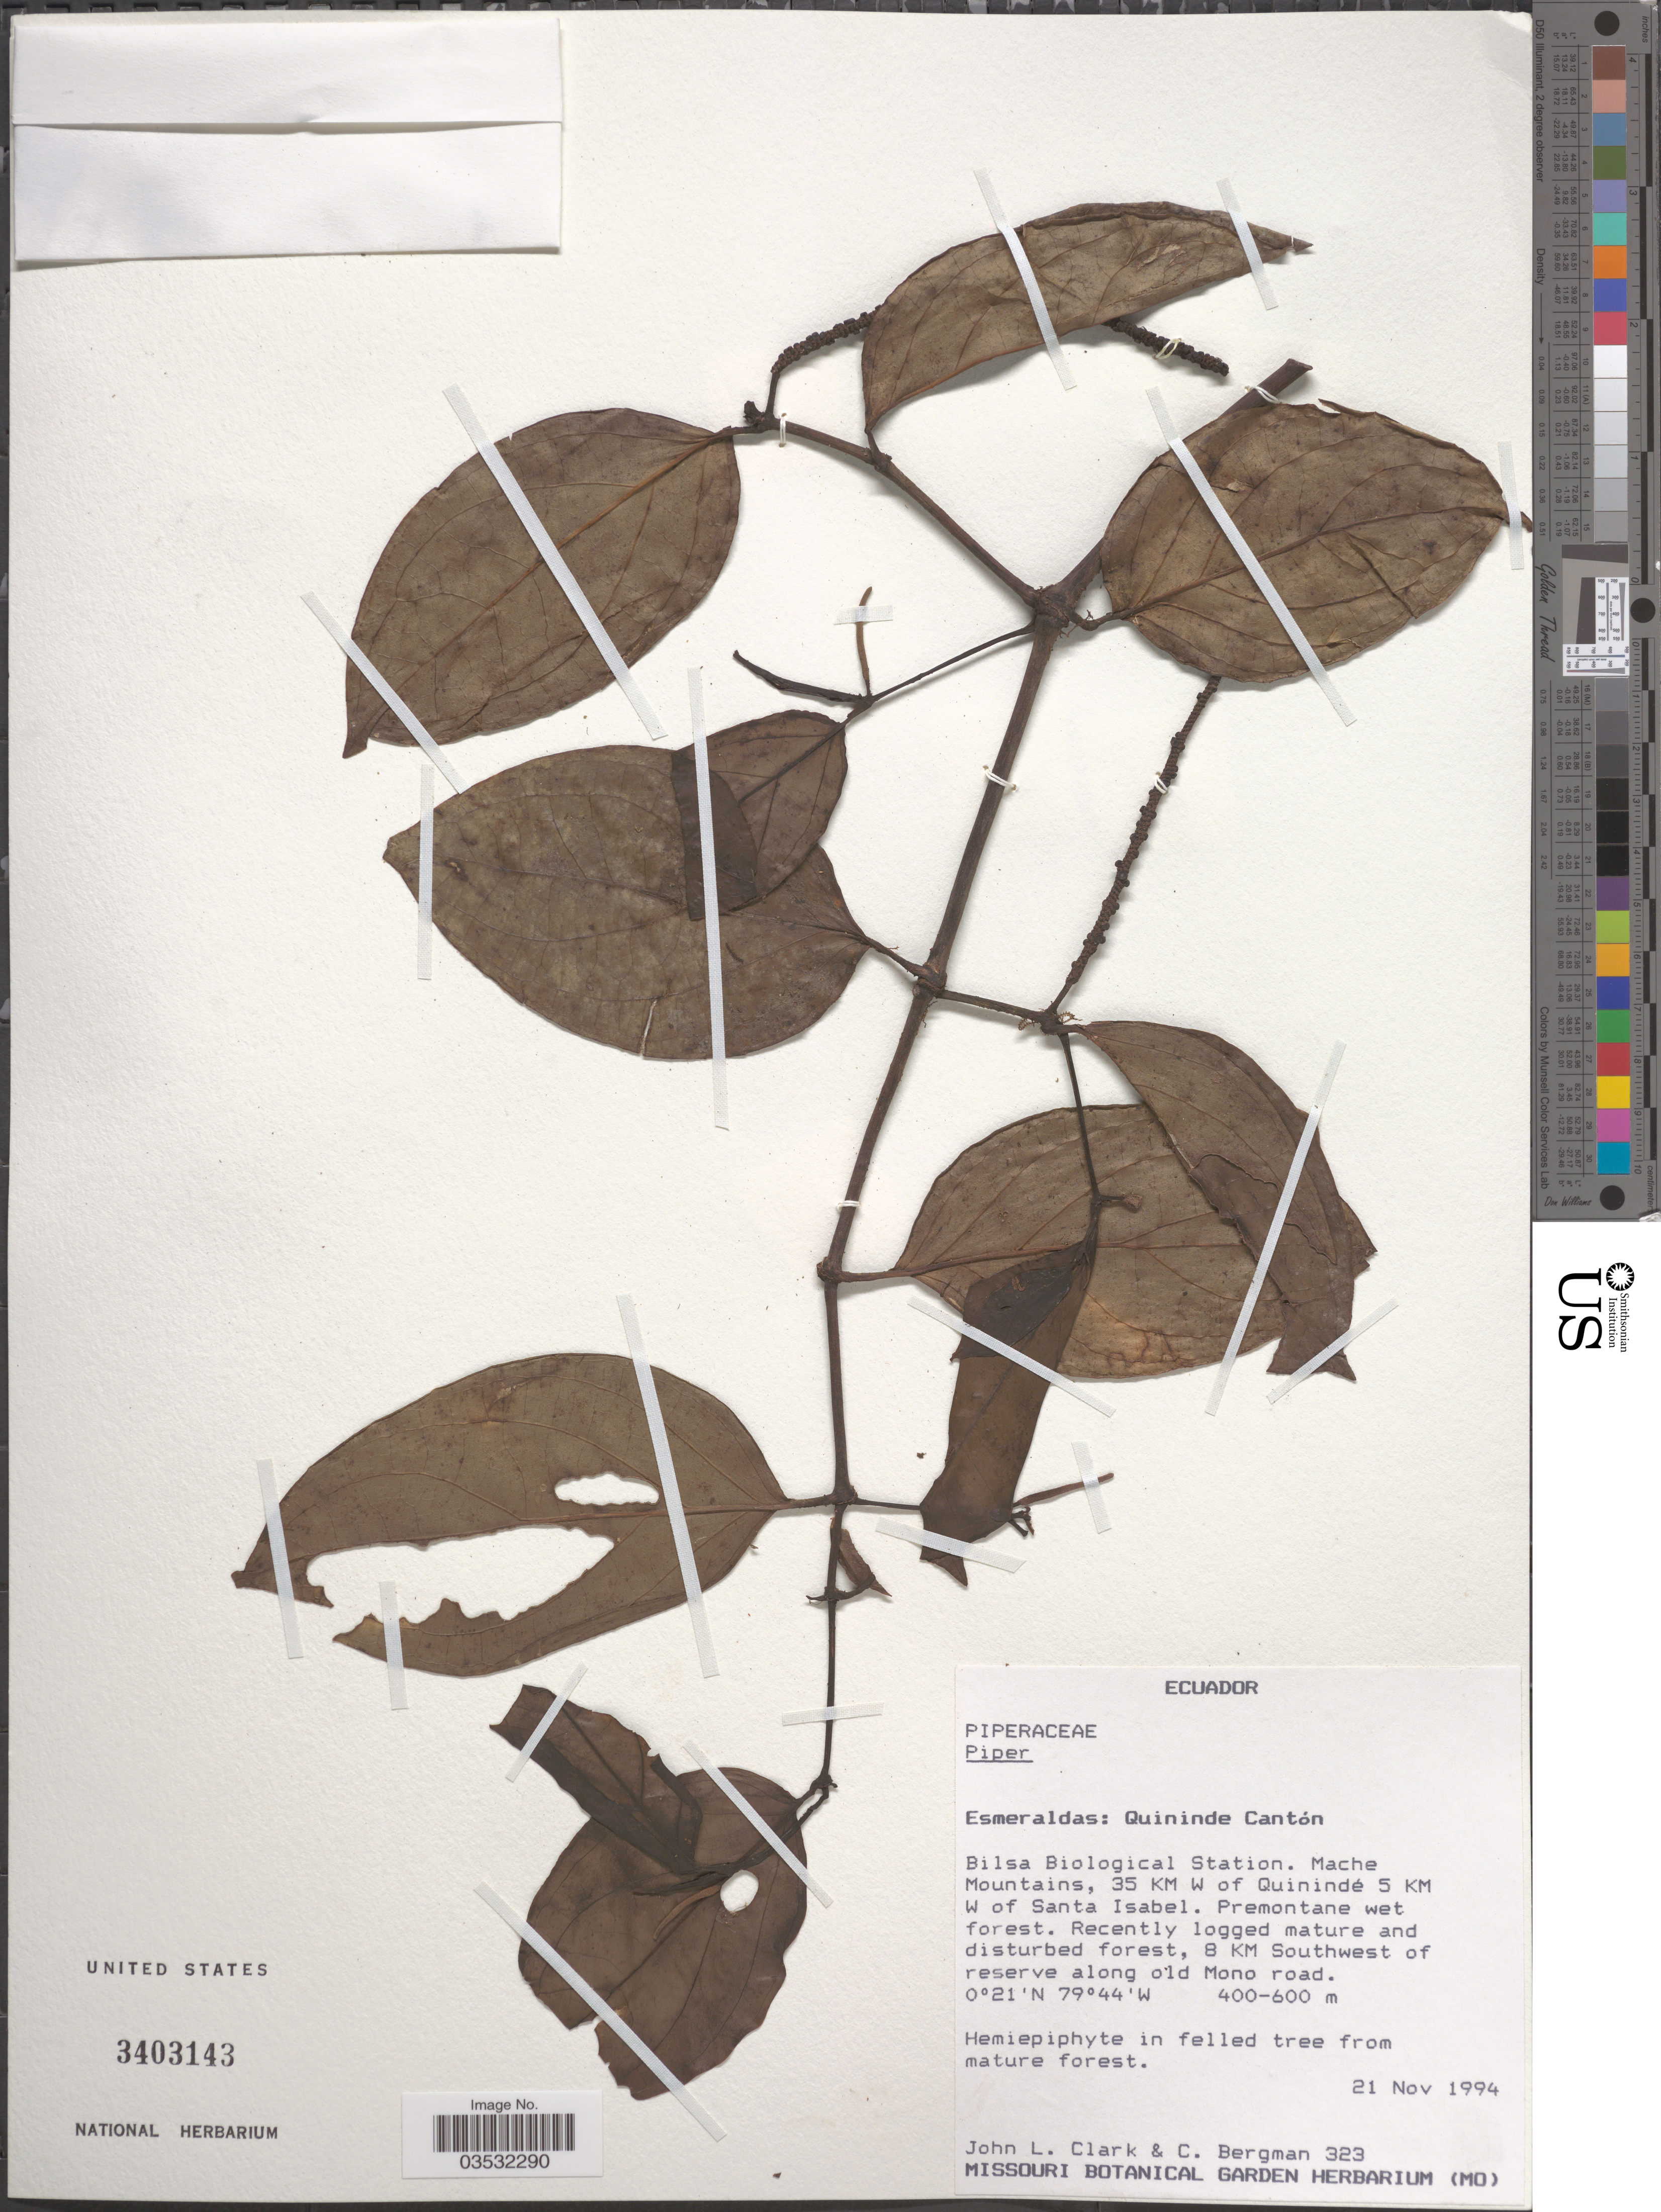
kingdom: Plantae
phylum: Tracheophyta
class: Magnoliopsida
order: Piperales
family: Piperaceae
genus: Piper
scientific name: Piper sp.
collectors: J. L. Clark & C. Bergman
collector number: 323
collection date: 1994-11-21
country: Ecuador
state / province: Esmeraldas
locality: Quininde Cantón. Bilsa Biological Station. Mache Mountains, 35 KM W of Quinindé 5 KM W of Santa Isabel. Premontane wet forest. 8 KM Southwest of reserve along old Mono road.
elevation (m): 400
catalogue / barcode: US 3403143